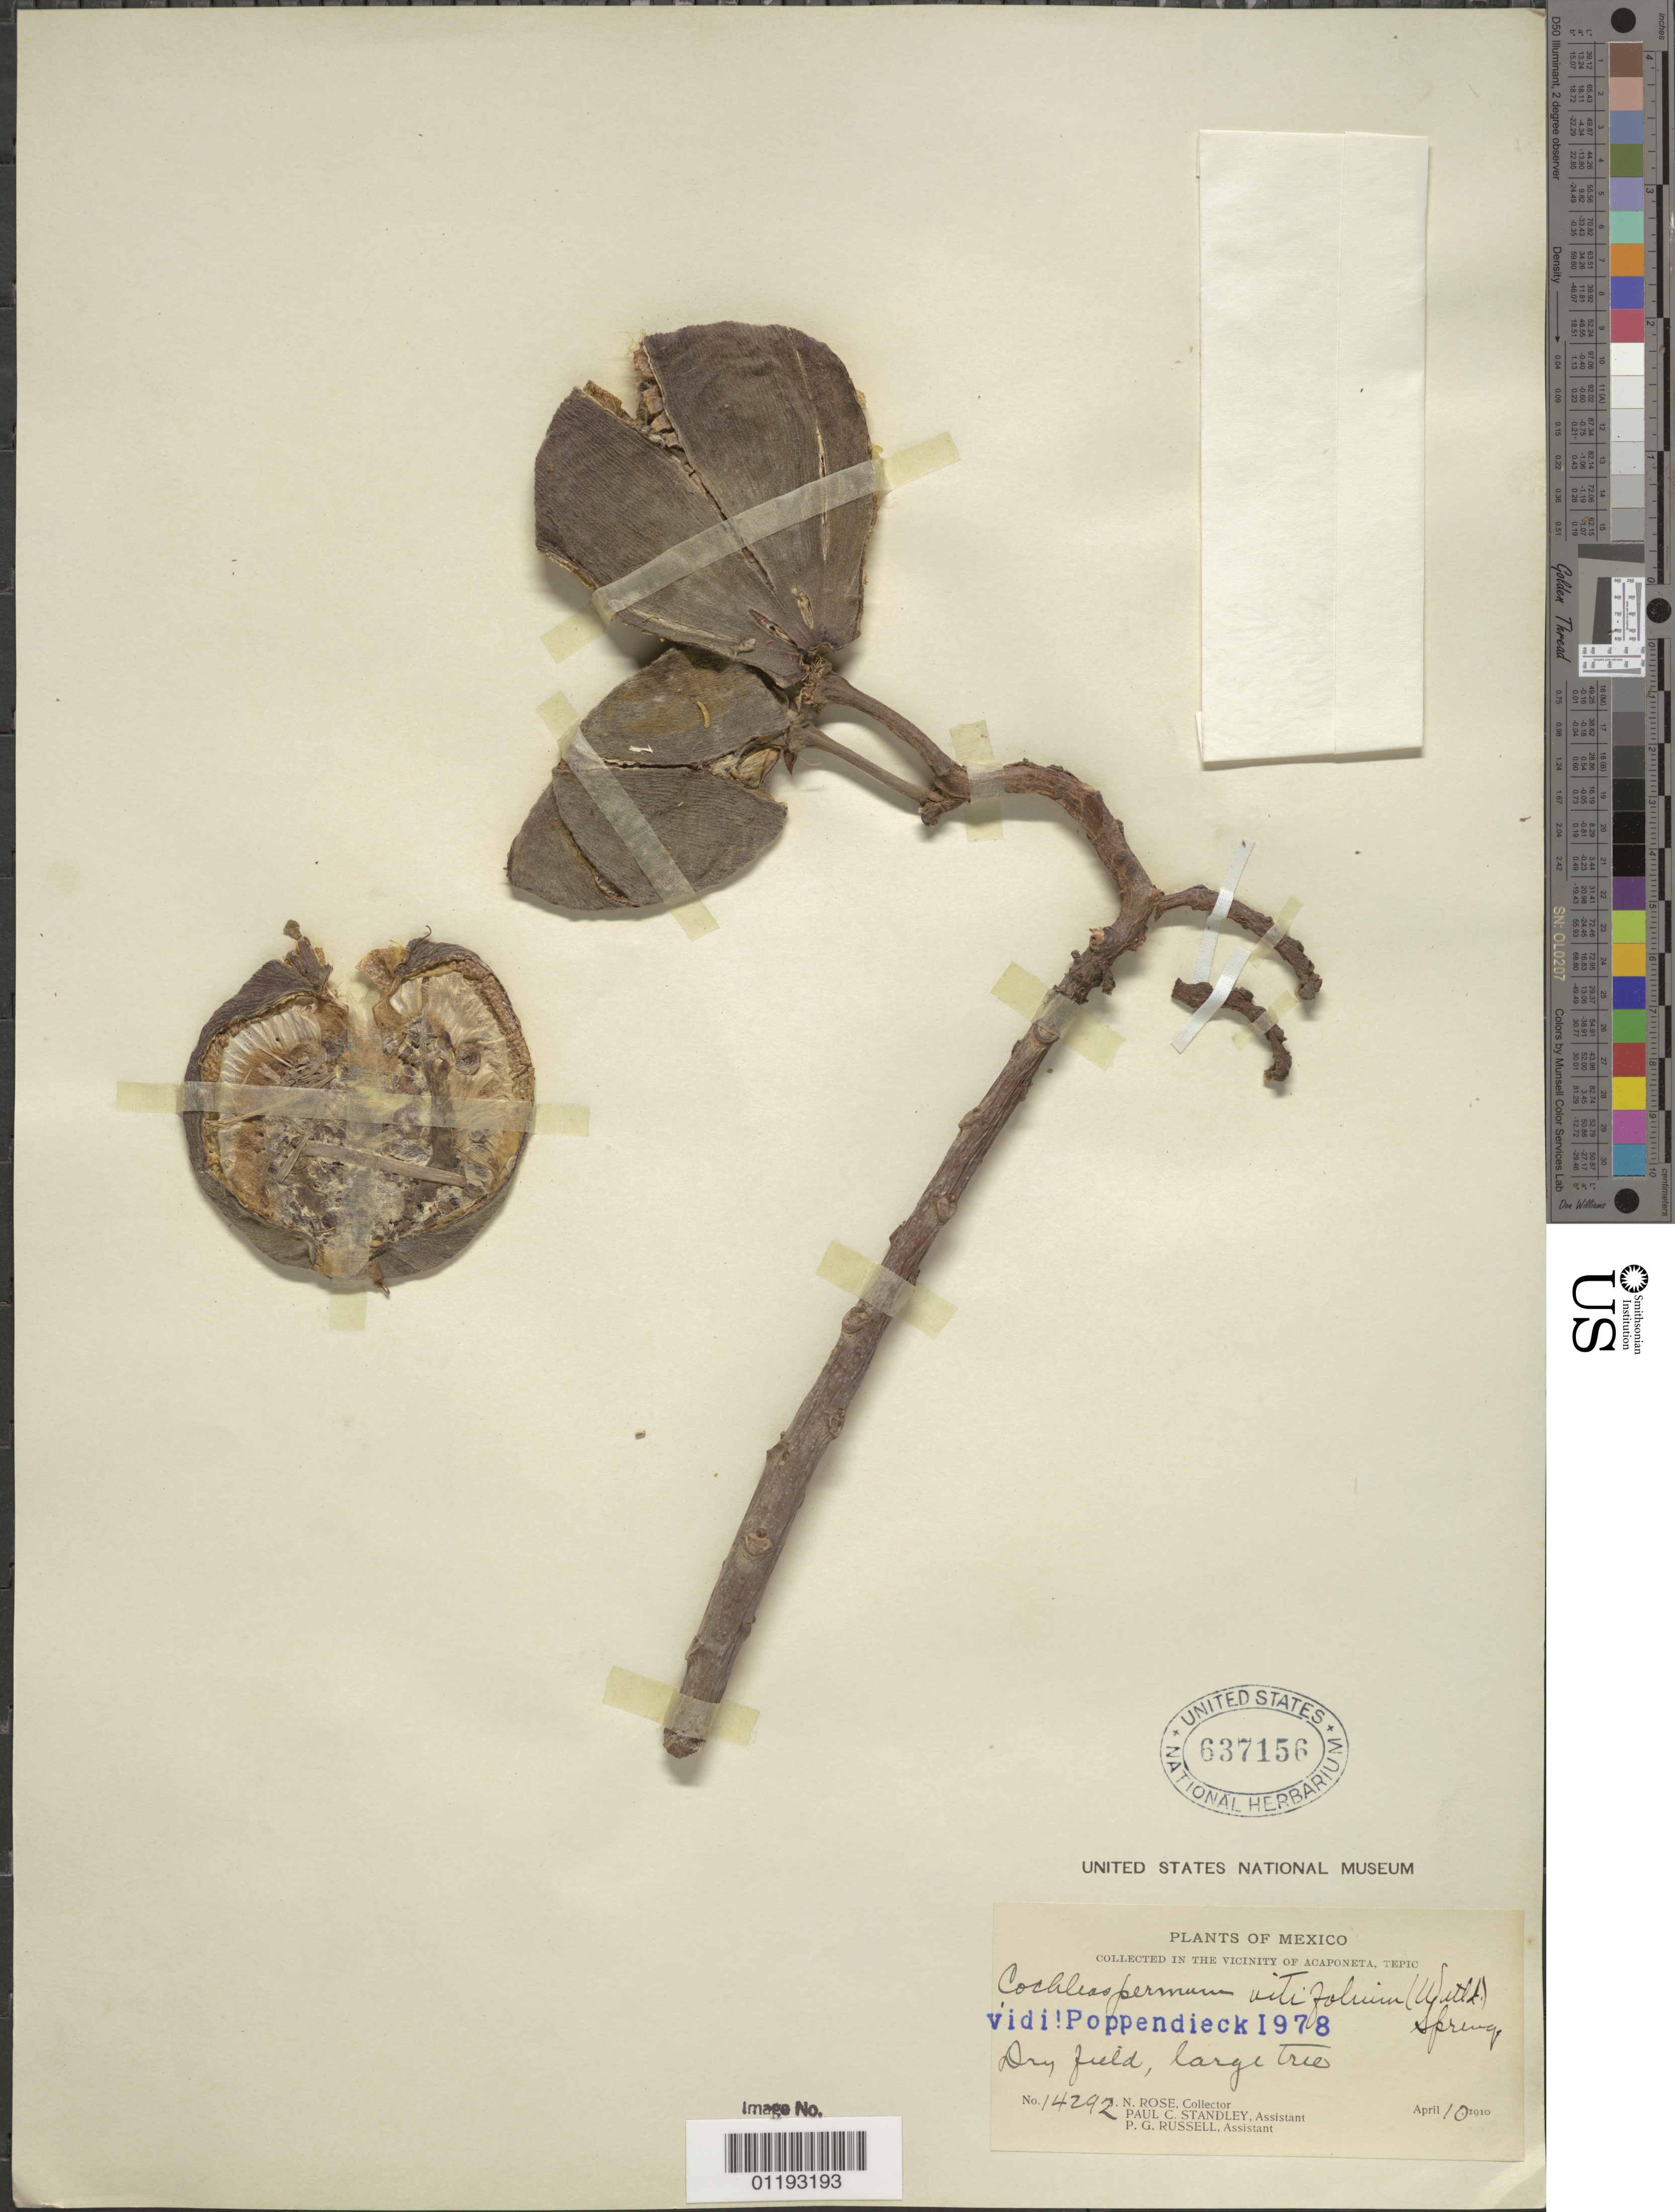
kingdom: Plantae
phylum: Tracheophyta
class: Magnoliopsida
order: Malvales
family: Cochlospermaceae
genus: Cochlospermum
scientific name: Cochlospermum vitifolium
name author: (Willd.) Spreng.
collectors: J. N. Rose, P. C. Standley & P. G. Russell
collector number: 14292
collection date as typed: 10 Apr 1910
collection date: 1910-04-10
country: Mexico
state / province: Nayarit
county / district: Tepic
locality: In the vicinity of Acaponeta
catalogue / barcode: US 637156